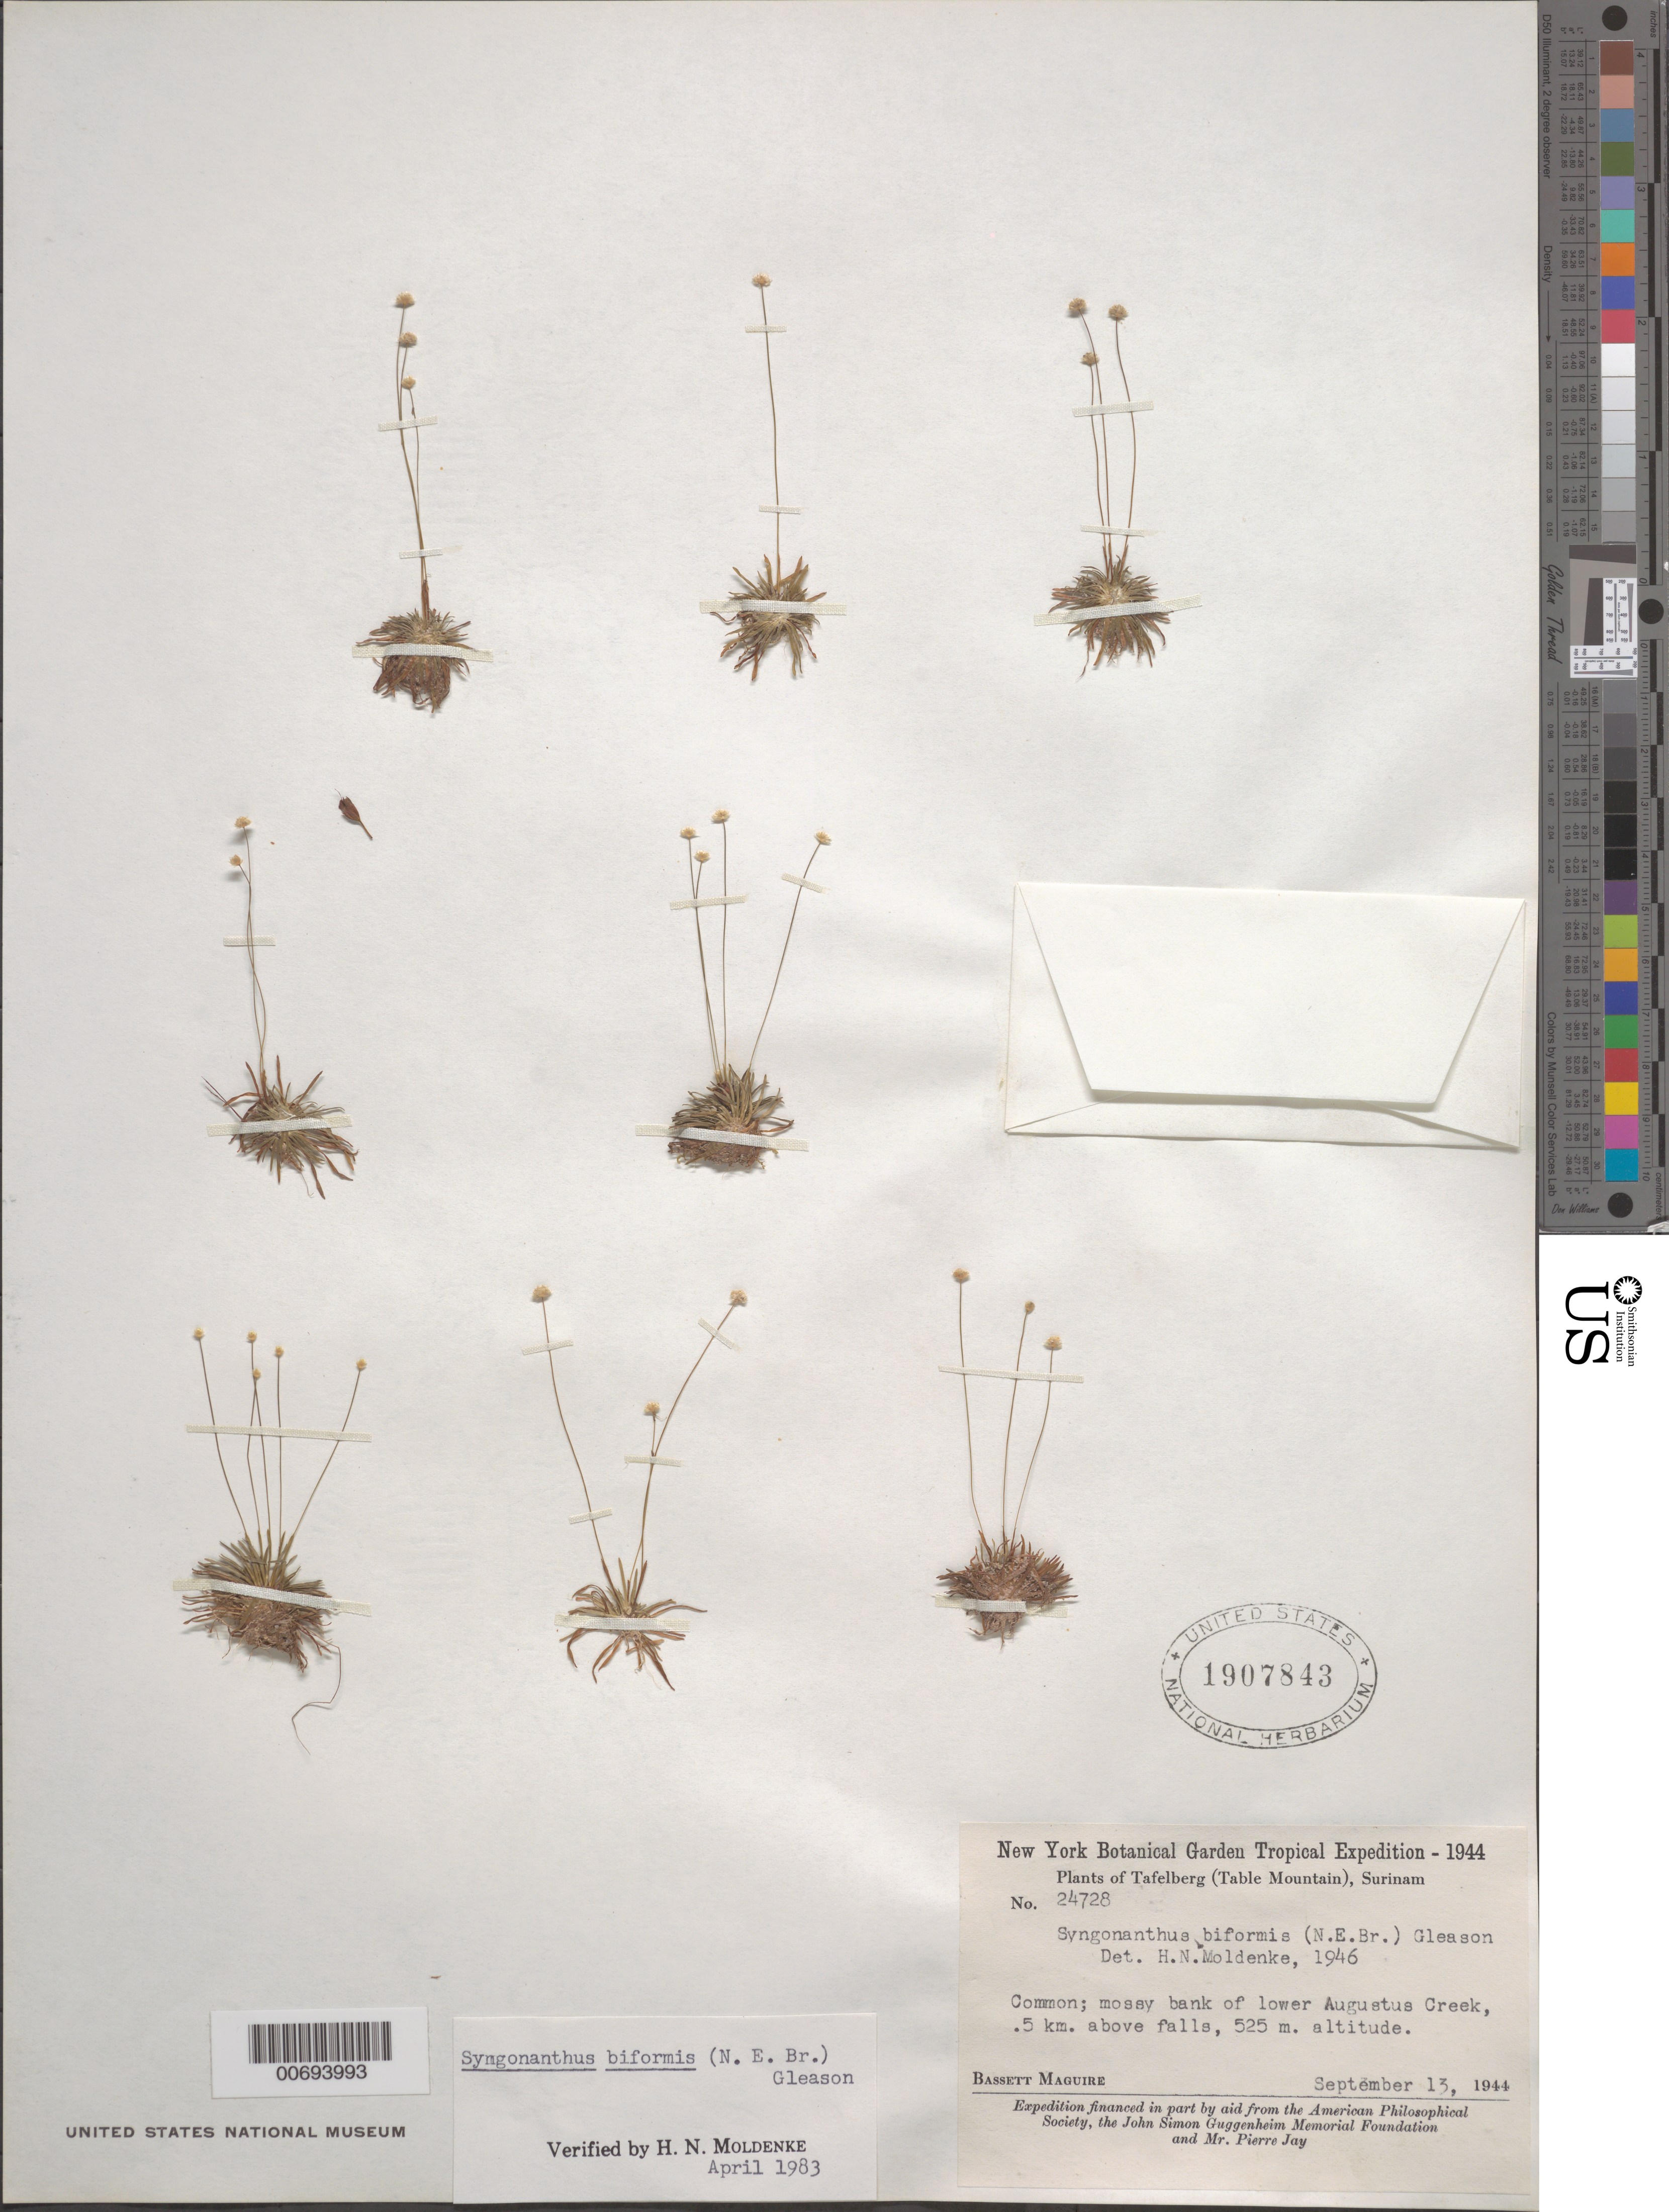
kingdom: Plantae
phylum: Tracheophyta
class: Liliopsida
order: Poales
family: Eriocaulaceae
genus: Syngonanthus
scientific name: Syngonanthus biformis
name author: (N.E. Br.) Gleason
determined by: Moldenke, H. N.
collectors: B. Maguire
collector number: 24728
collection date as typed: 13-Sep-44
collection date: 1944-09-13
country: Suriname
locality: Tafelberg (Table Mountain), Augustus Creek, lower part, 0.5 km above Falls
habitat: Mossy bank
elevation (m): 525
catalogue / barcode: US 1907843